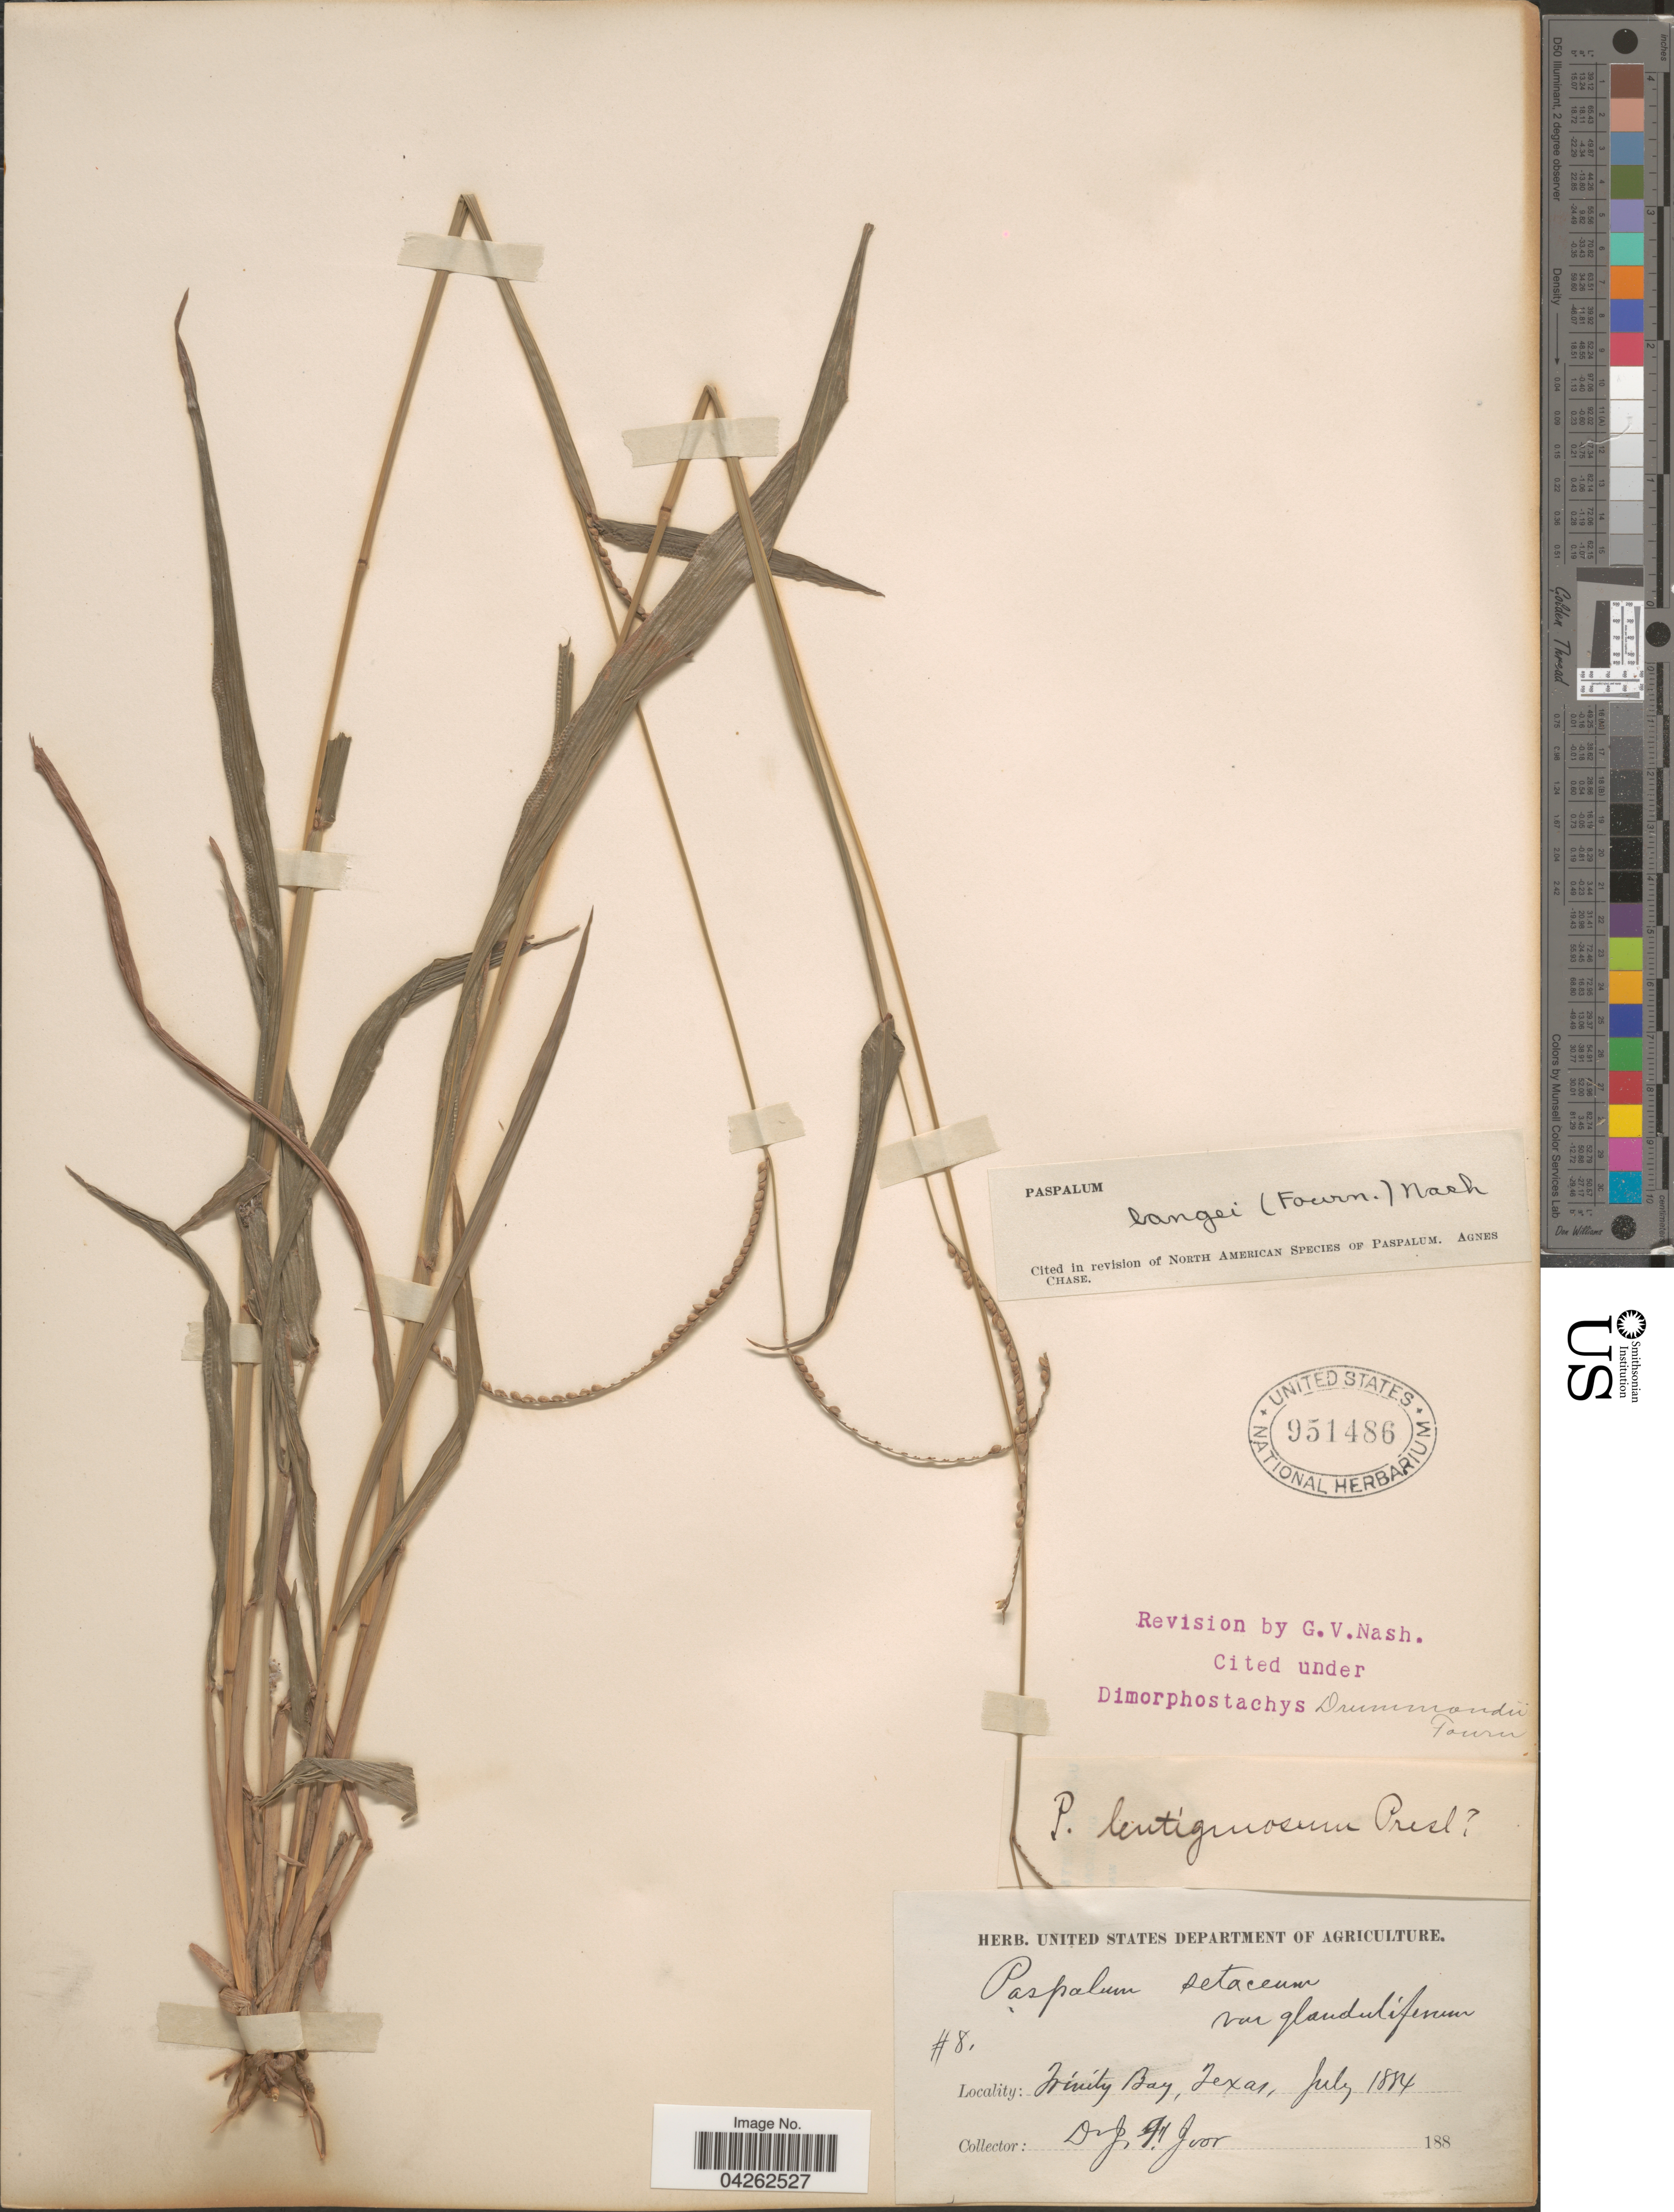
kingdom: Plantae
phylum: Tracheophyta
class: Liliopsida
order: Poales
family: Poaceae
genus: Paspalum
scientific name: Paspalum langei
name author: (E. Fourn.) Nash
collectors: J. F. Joor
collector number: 8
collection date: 1884-07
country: United States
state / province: Texas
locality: Trinity Bay.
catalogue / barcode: US 951486